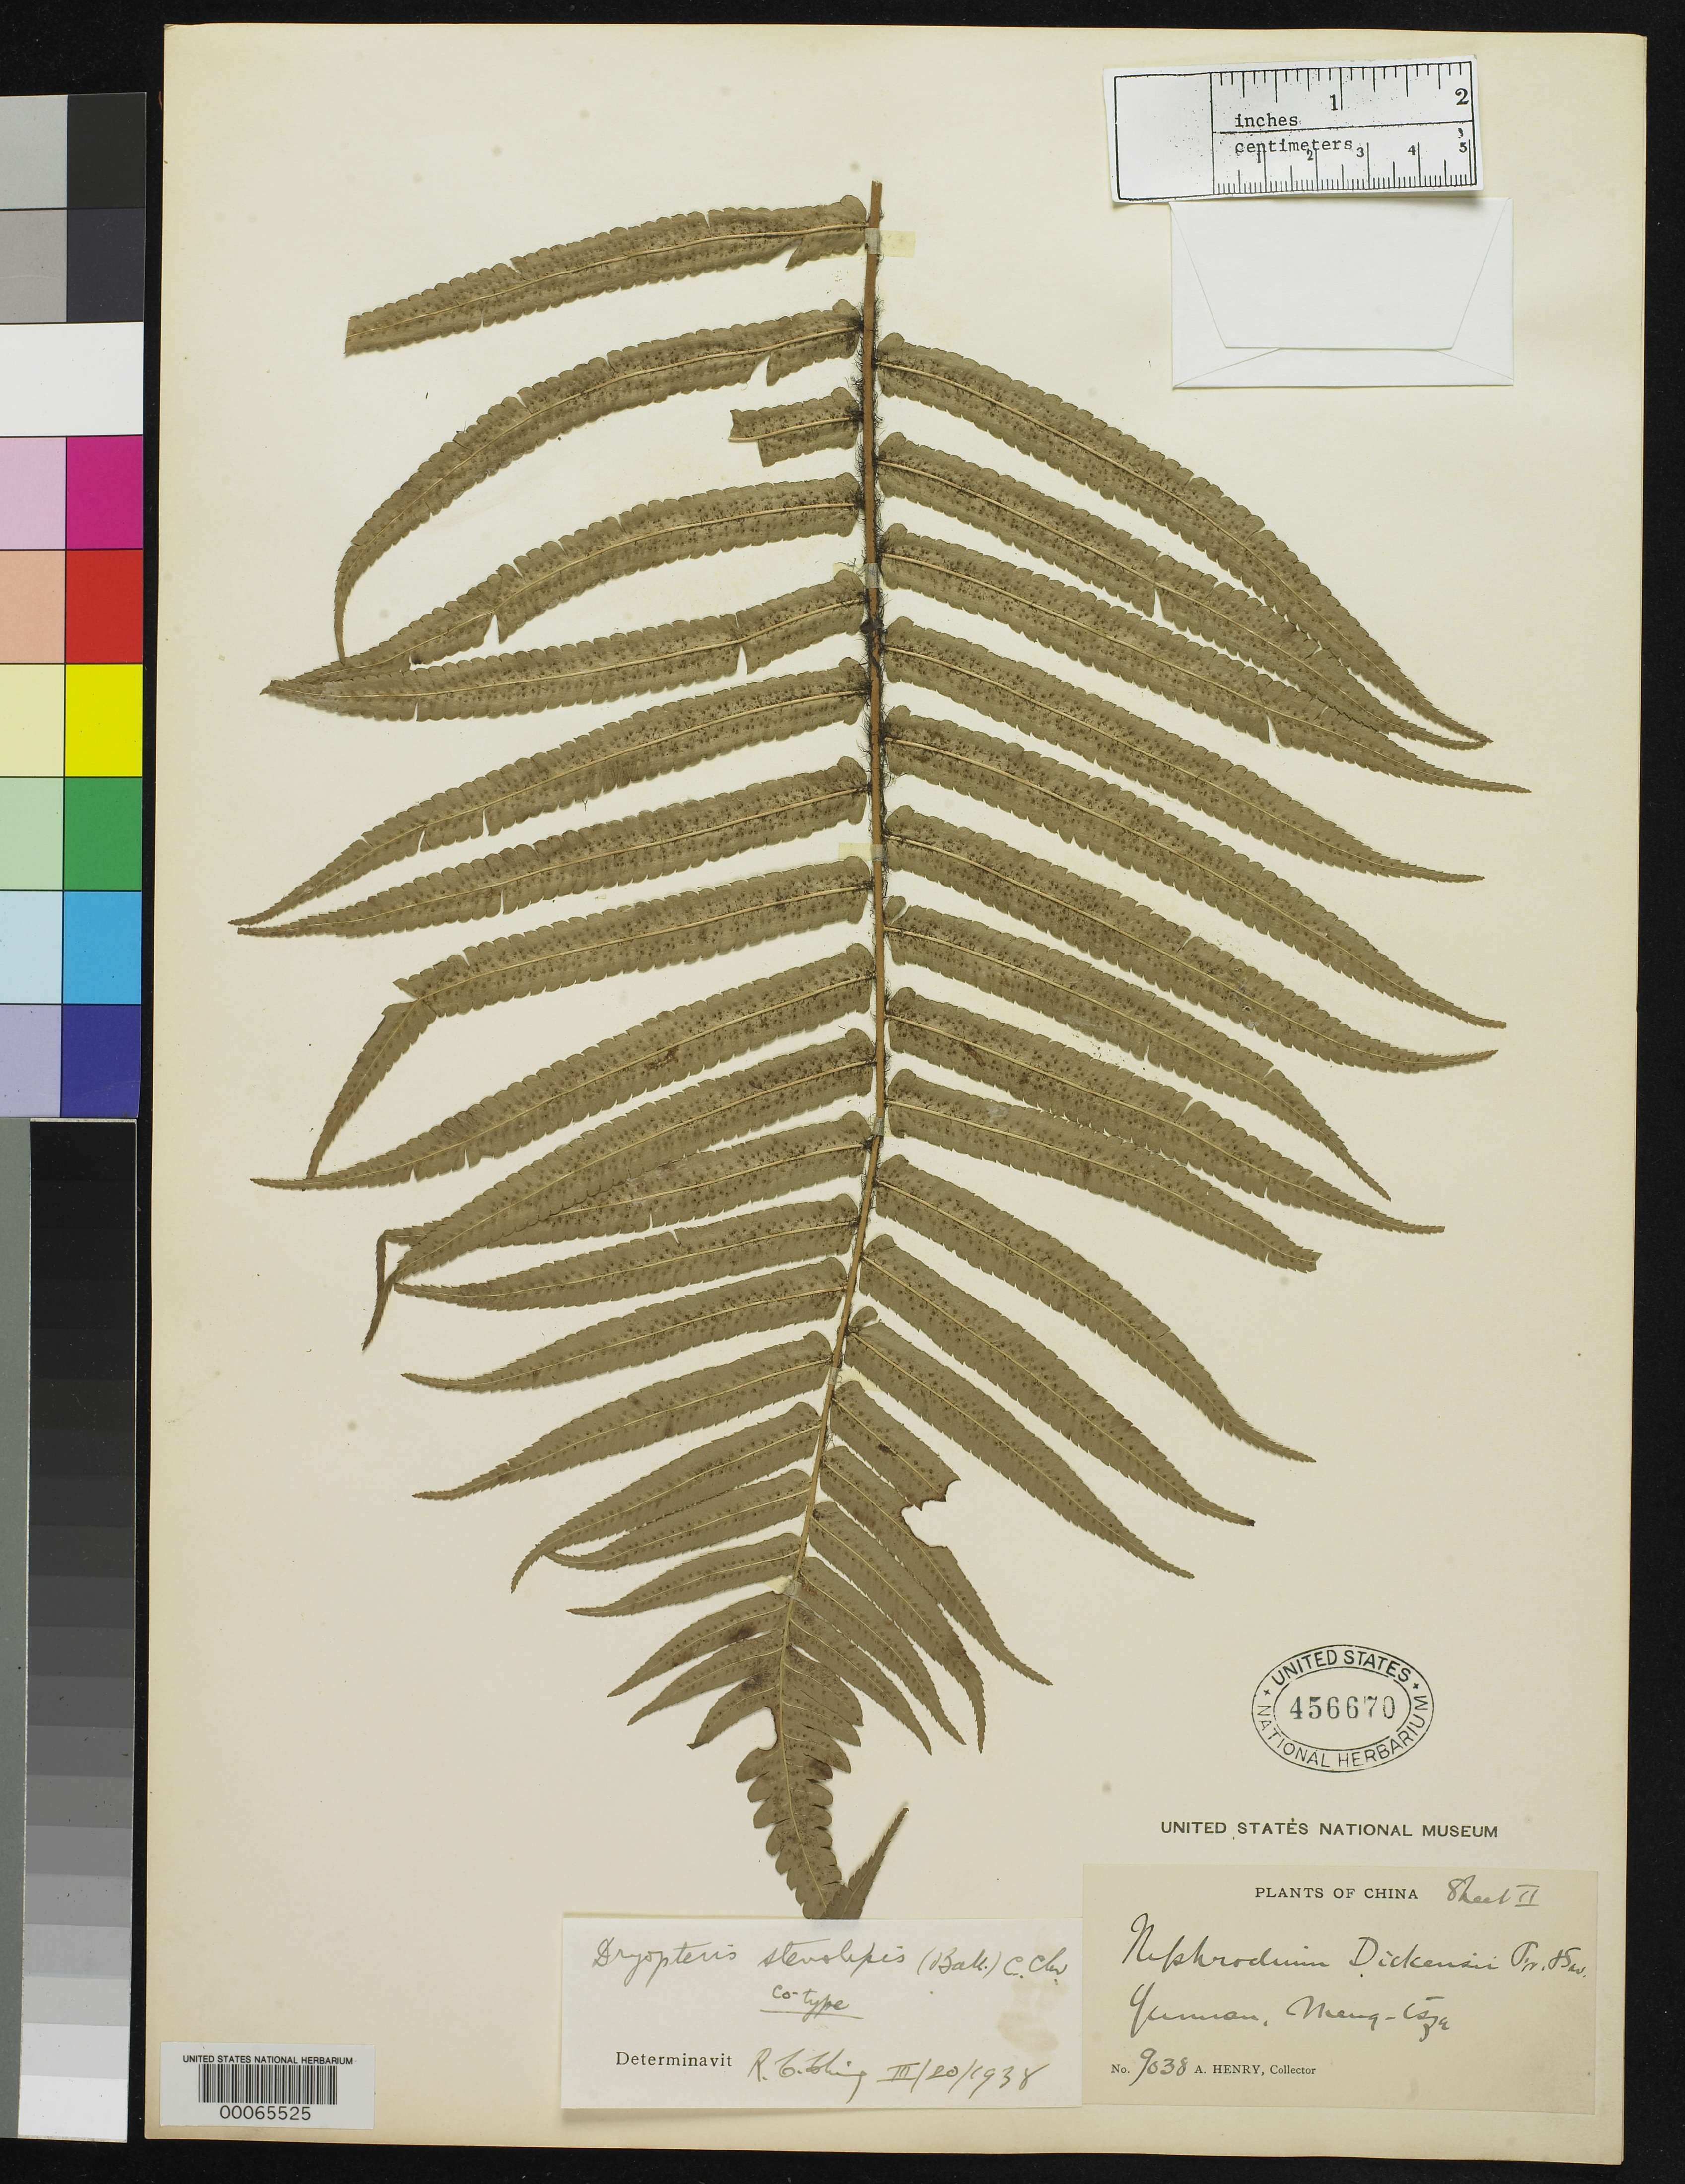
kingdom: Plantae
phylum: Tracheophyta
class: Polypodiopsida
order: Polypodiales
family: Polypodiaceae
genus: Polypodium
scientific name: Polypodium stenolepis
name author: Baker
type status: Type Collection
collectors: A. Henry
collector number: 9038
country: China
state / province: Yunnan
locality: Mengtze [Meng-tsze]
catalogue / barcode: US 456670